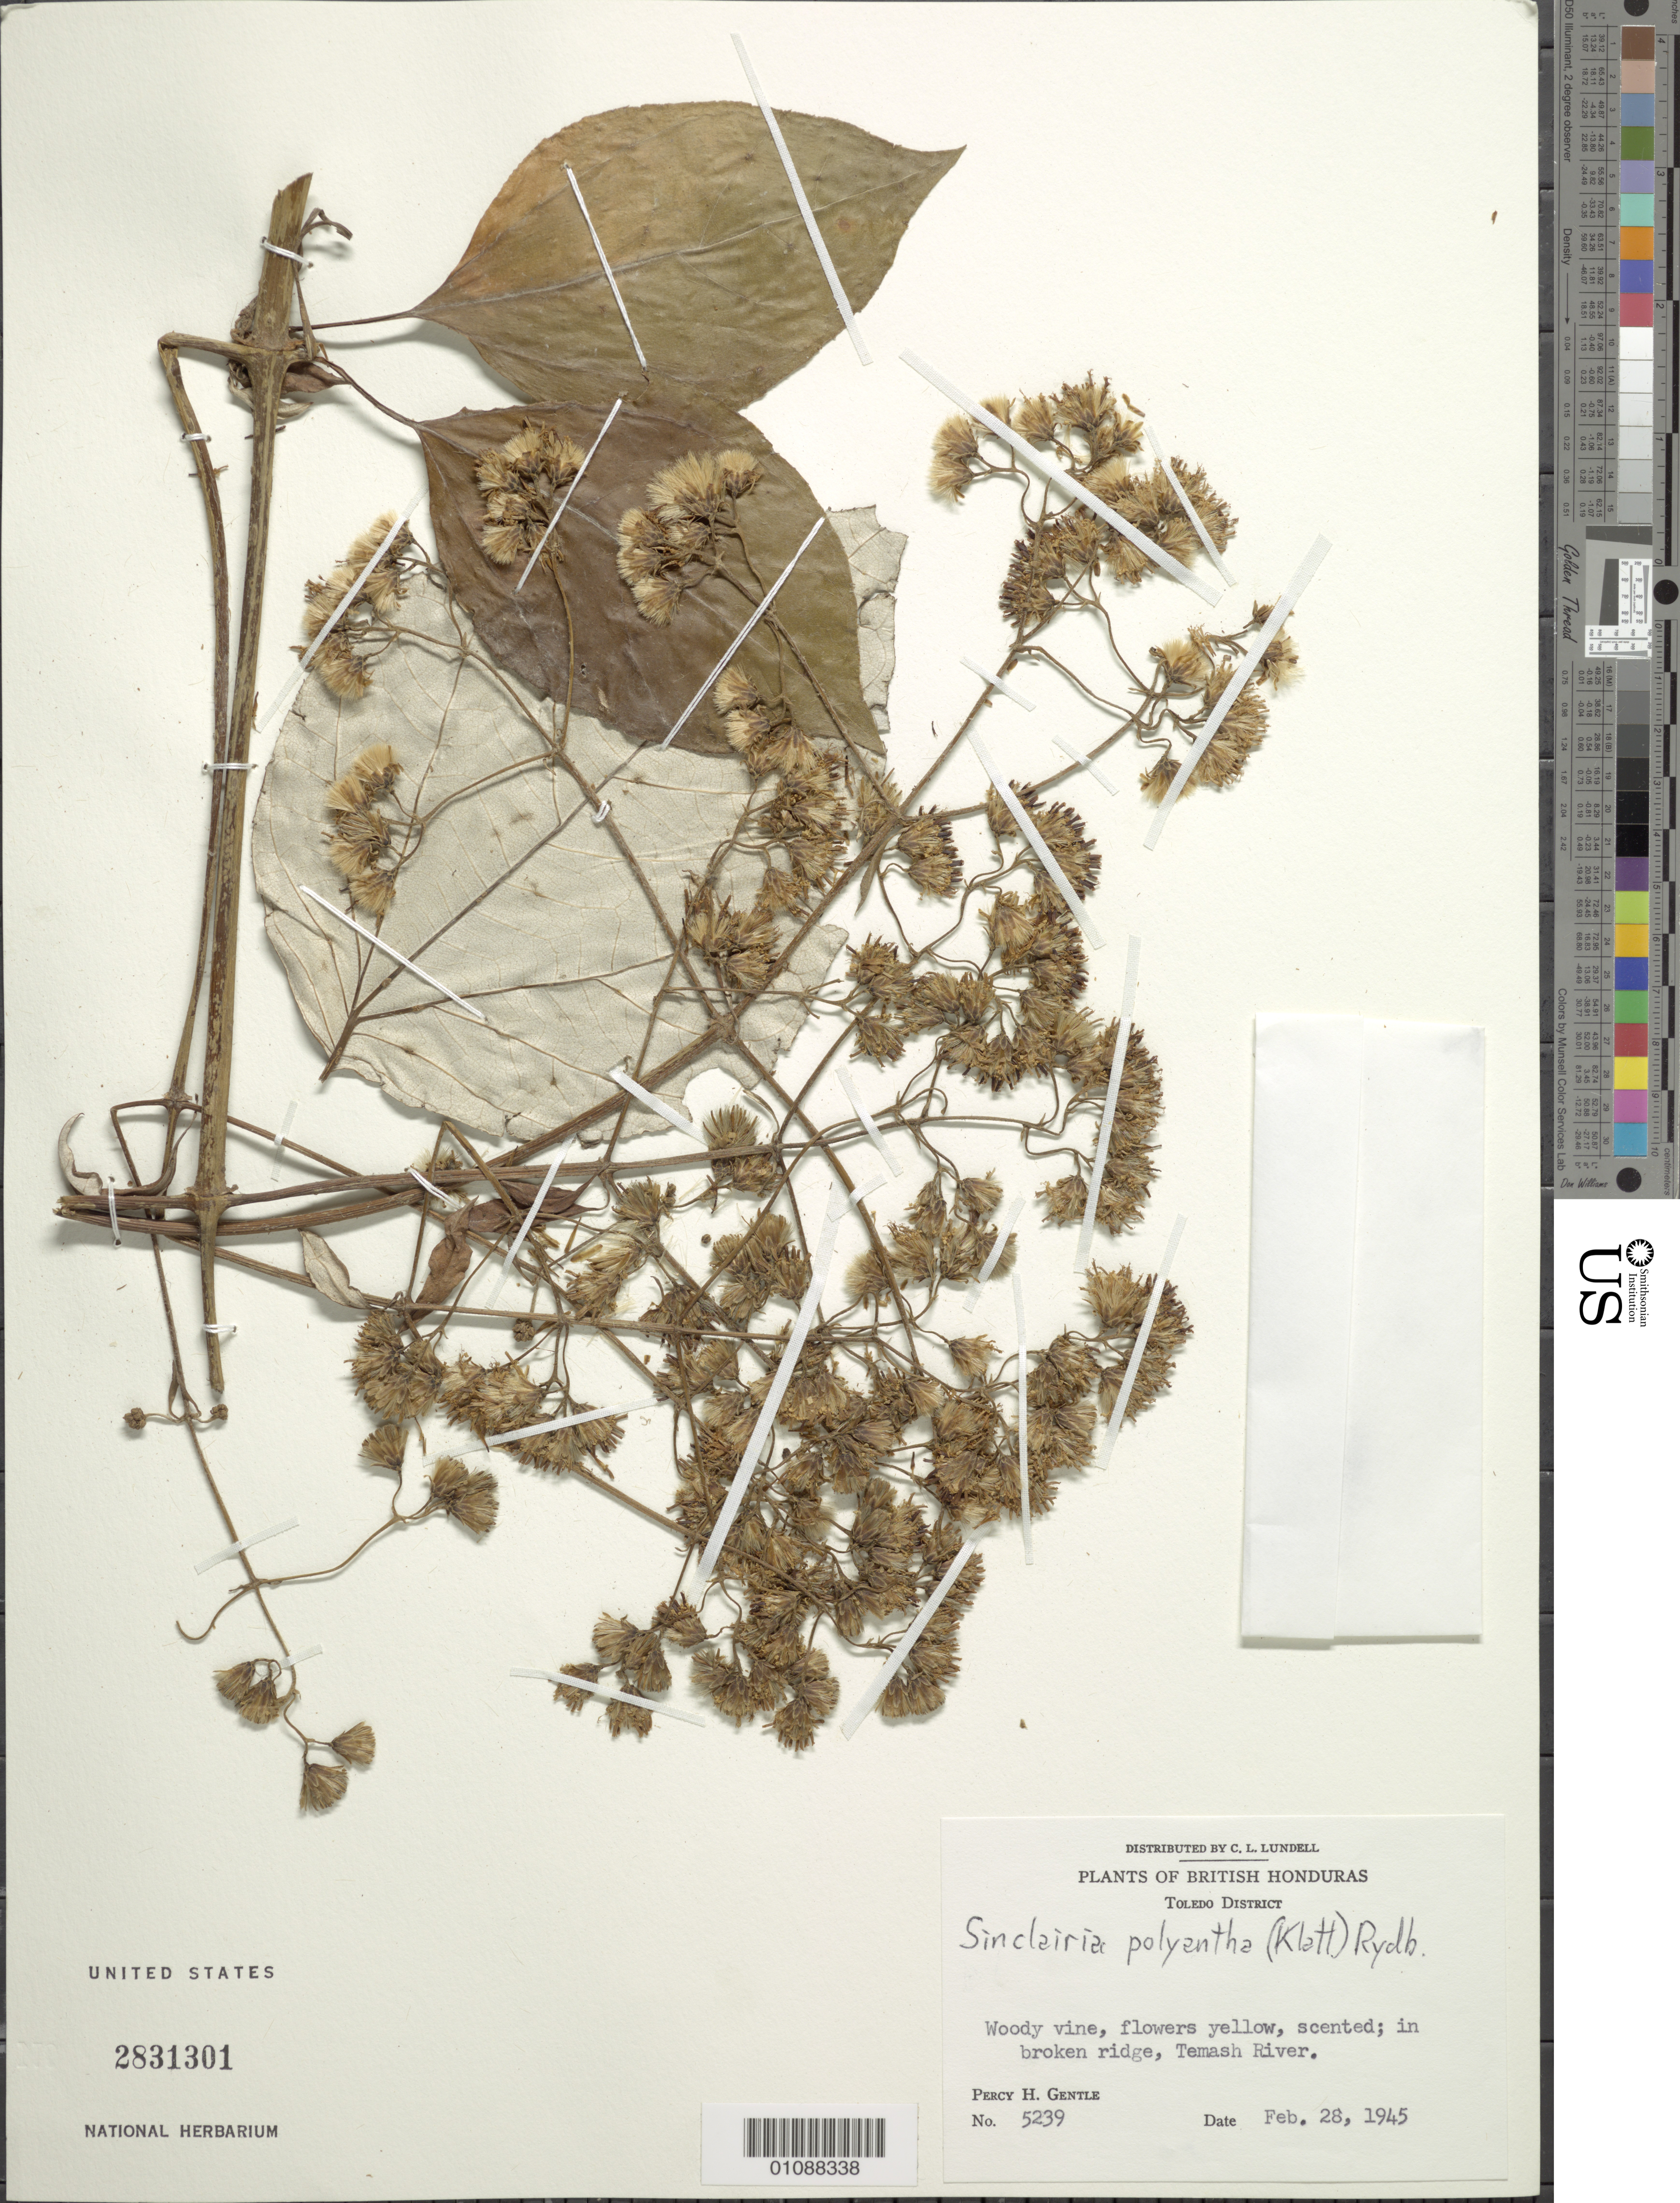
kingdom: Plantae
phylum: Tracheophyta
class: Magnoliopsida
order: Asterales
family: Asteraceae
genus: Sinclairia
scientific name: Sinclairia polyantha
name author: (Klatt) Rydb.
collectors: P. H. Gentle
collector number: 5239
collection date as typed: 28 February 1945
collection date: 1945-02-28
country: Belize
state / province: Toledo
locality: Temash river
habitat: Broken ridge on Temash river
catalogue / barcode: US 2831301